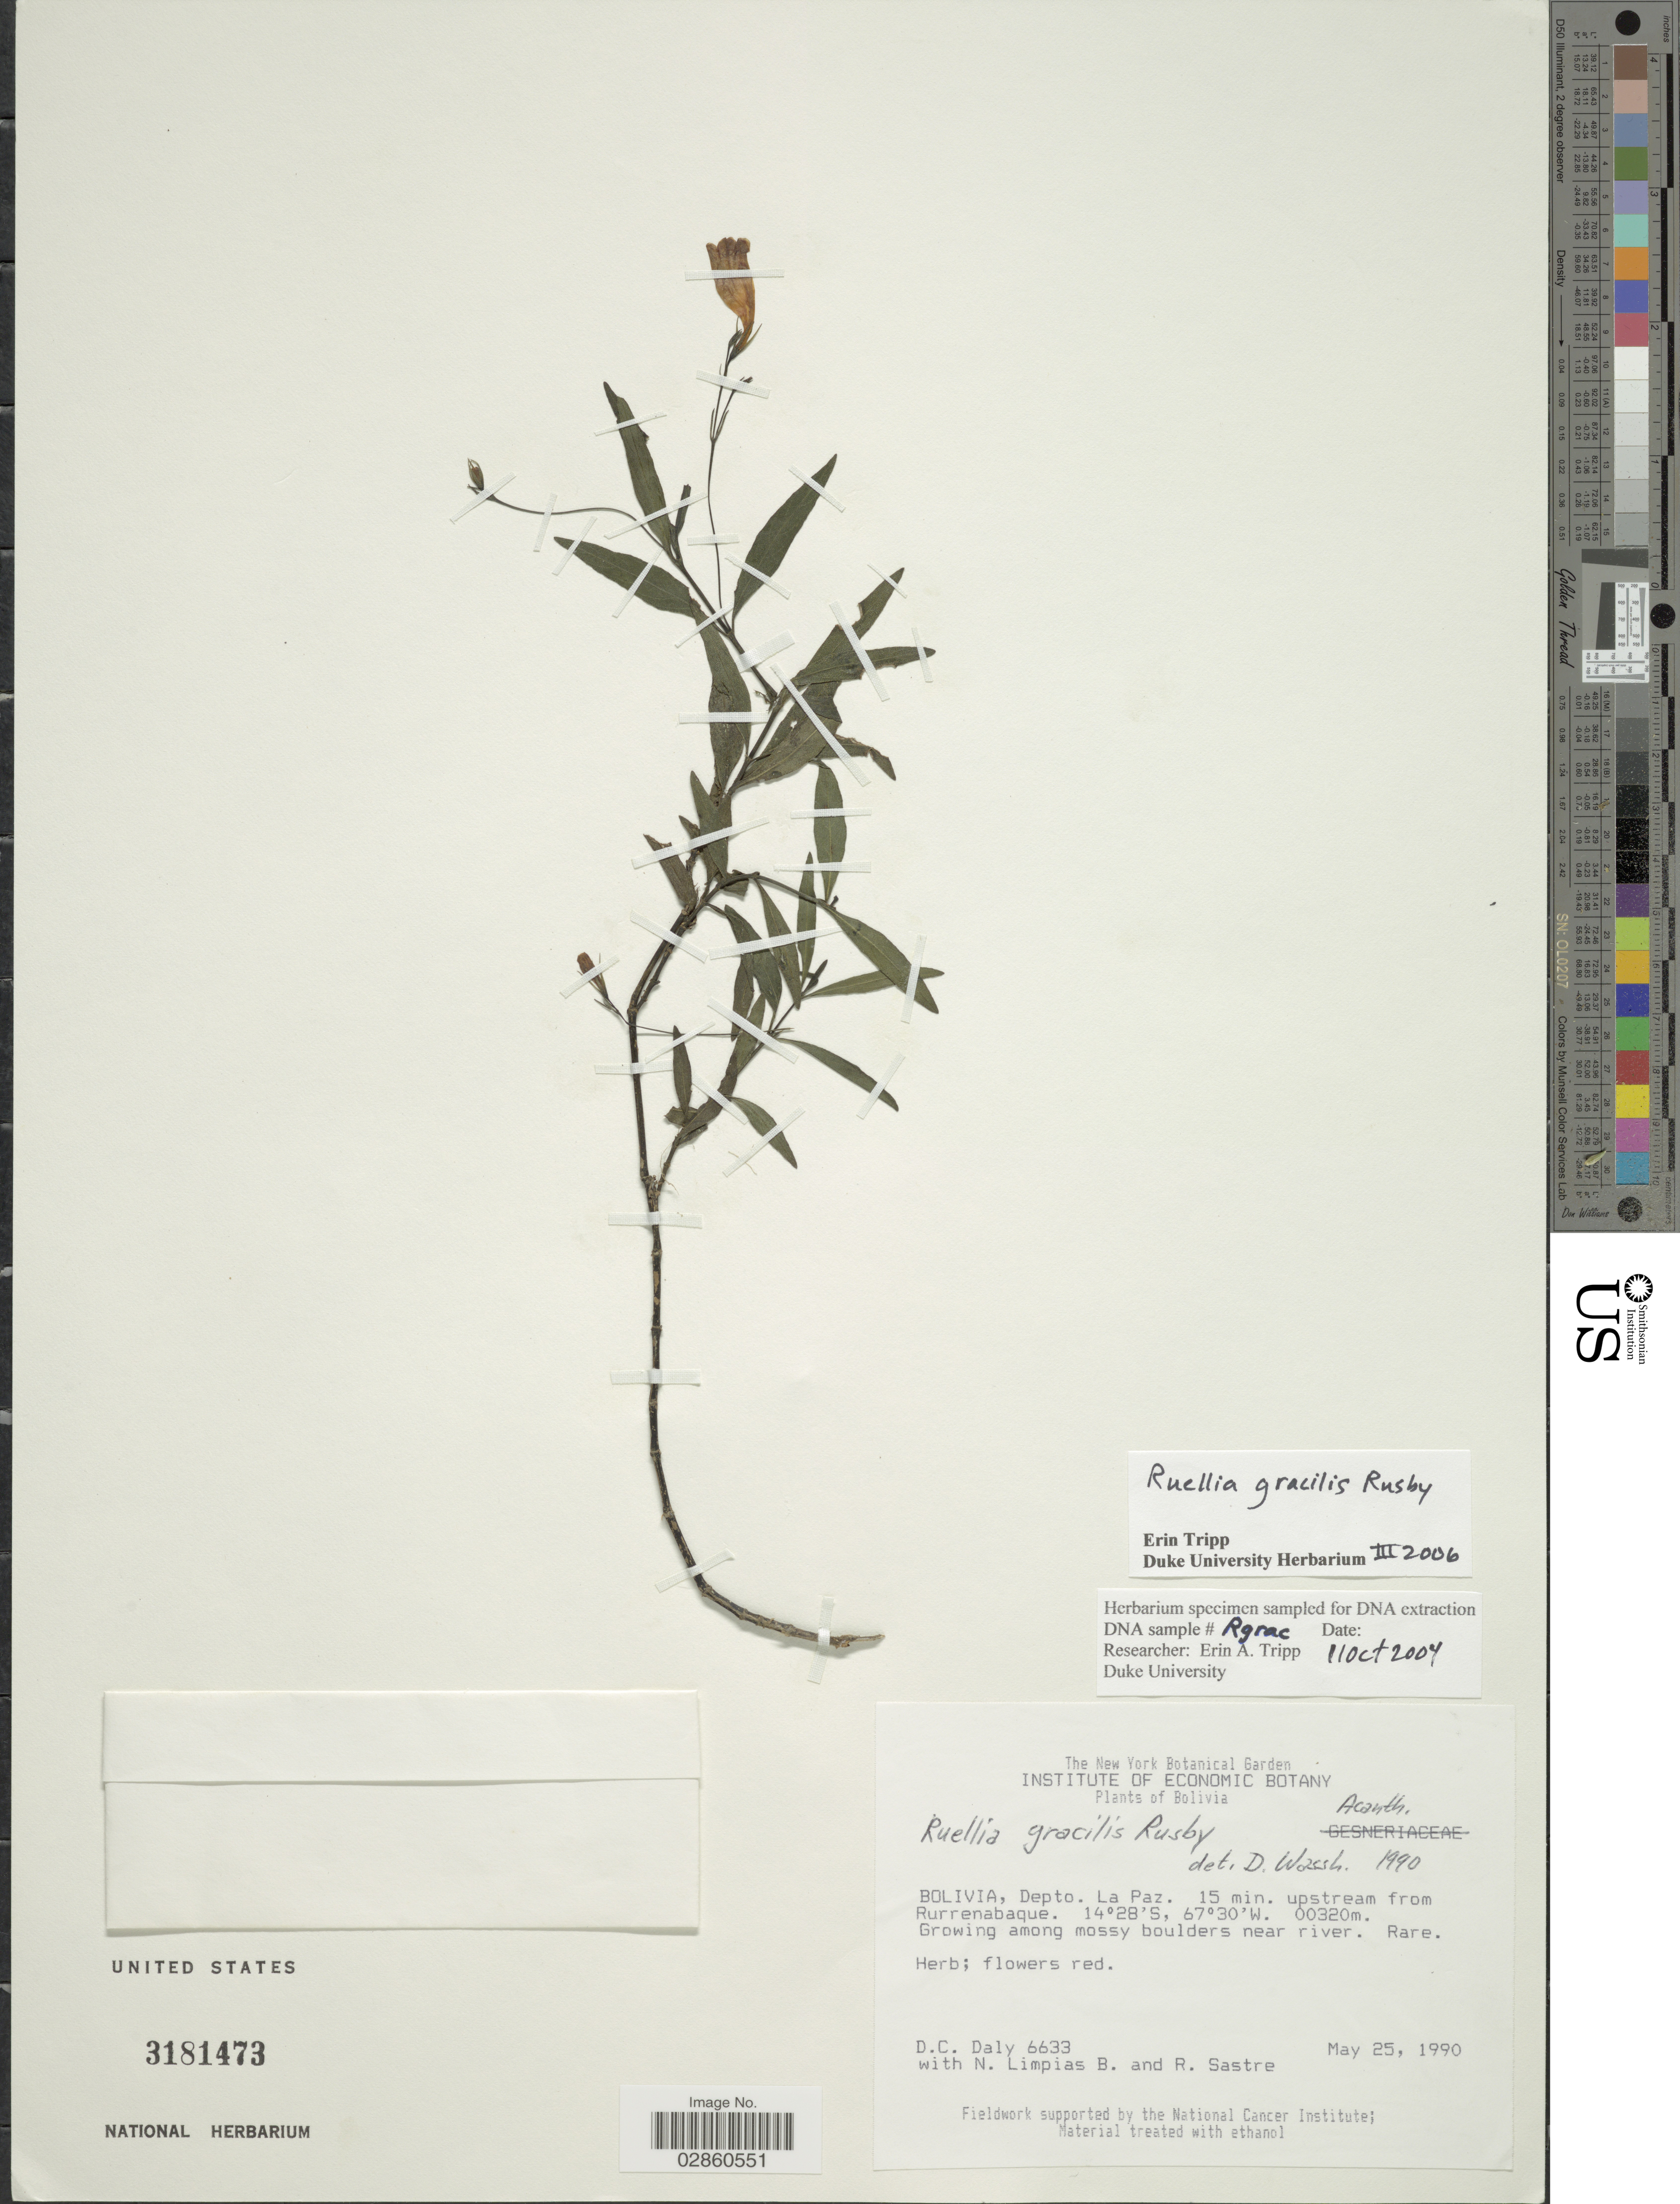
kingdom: Plantae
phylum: Tracheophyta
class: Magnoliopsida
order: Lamiales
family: Acanthaceae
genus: Ruellia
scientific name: Ruellia gracilis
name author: Rusby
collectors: D. C. Daly, N. Limpias B. & R. Sastre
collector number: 6633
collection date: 1990-05-25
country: Bolivia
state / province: La Paz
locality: Depto. La Paz, 15 min. upstream from Rurrenabaque.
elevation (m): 320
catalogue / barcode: US 3181473